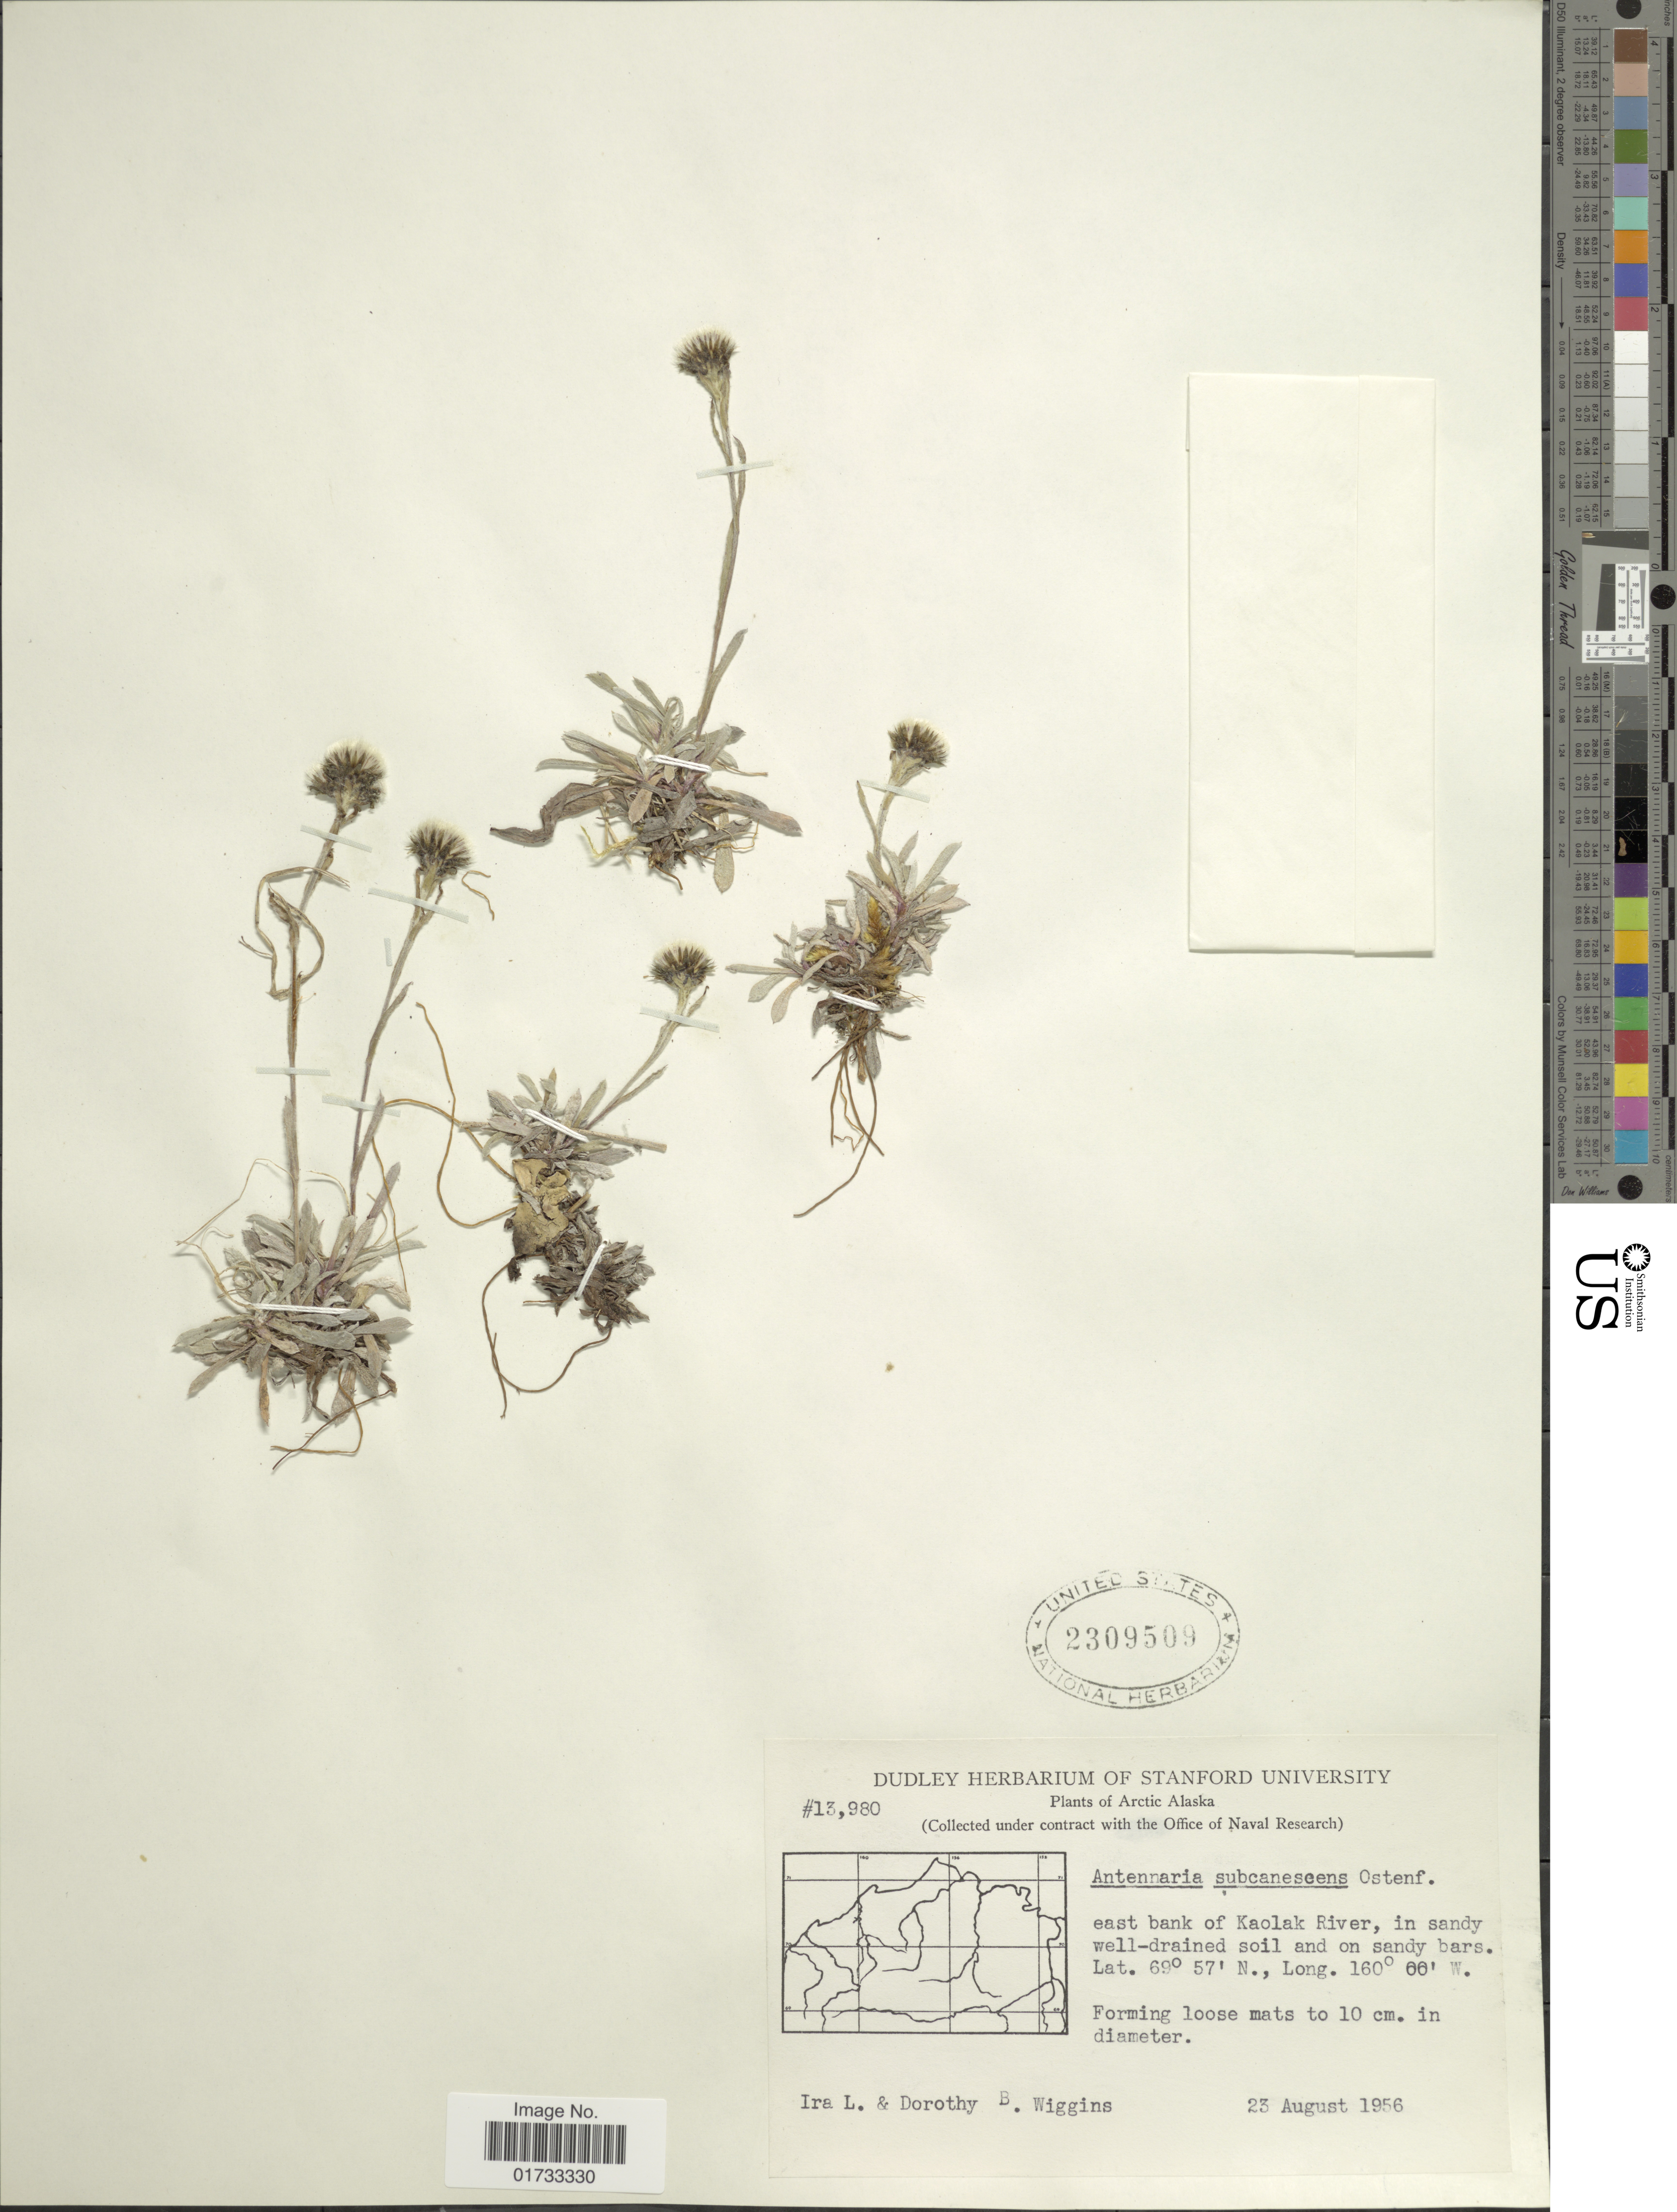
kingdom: Plantae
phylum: Tracheophyta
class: Magnoliopsida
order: Asterales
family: Asteraceae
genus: Antennaria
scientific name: Antennaria subcanescens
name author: Ostenf. ex Malte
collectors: I. L. Wiggins & D. B. Wiggins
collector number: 13980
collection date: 1956-08-23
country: United States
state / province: Alaska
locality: Arctic Alaska, east bank of Kaolak River, in sandy well-drained soil and on sandy bars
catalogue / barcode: US 2309509